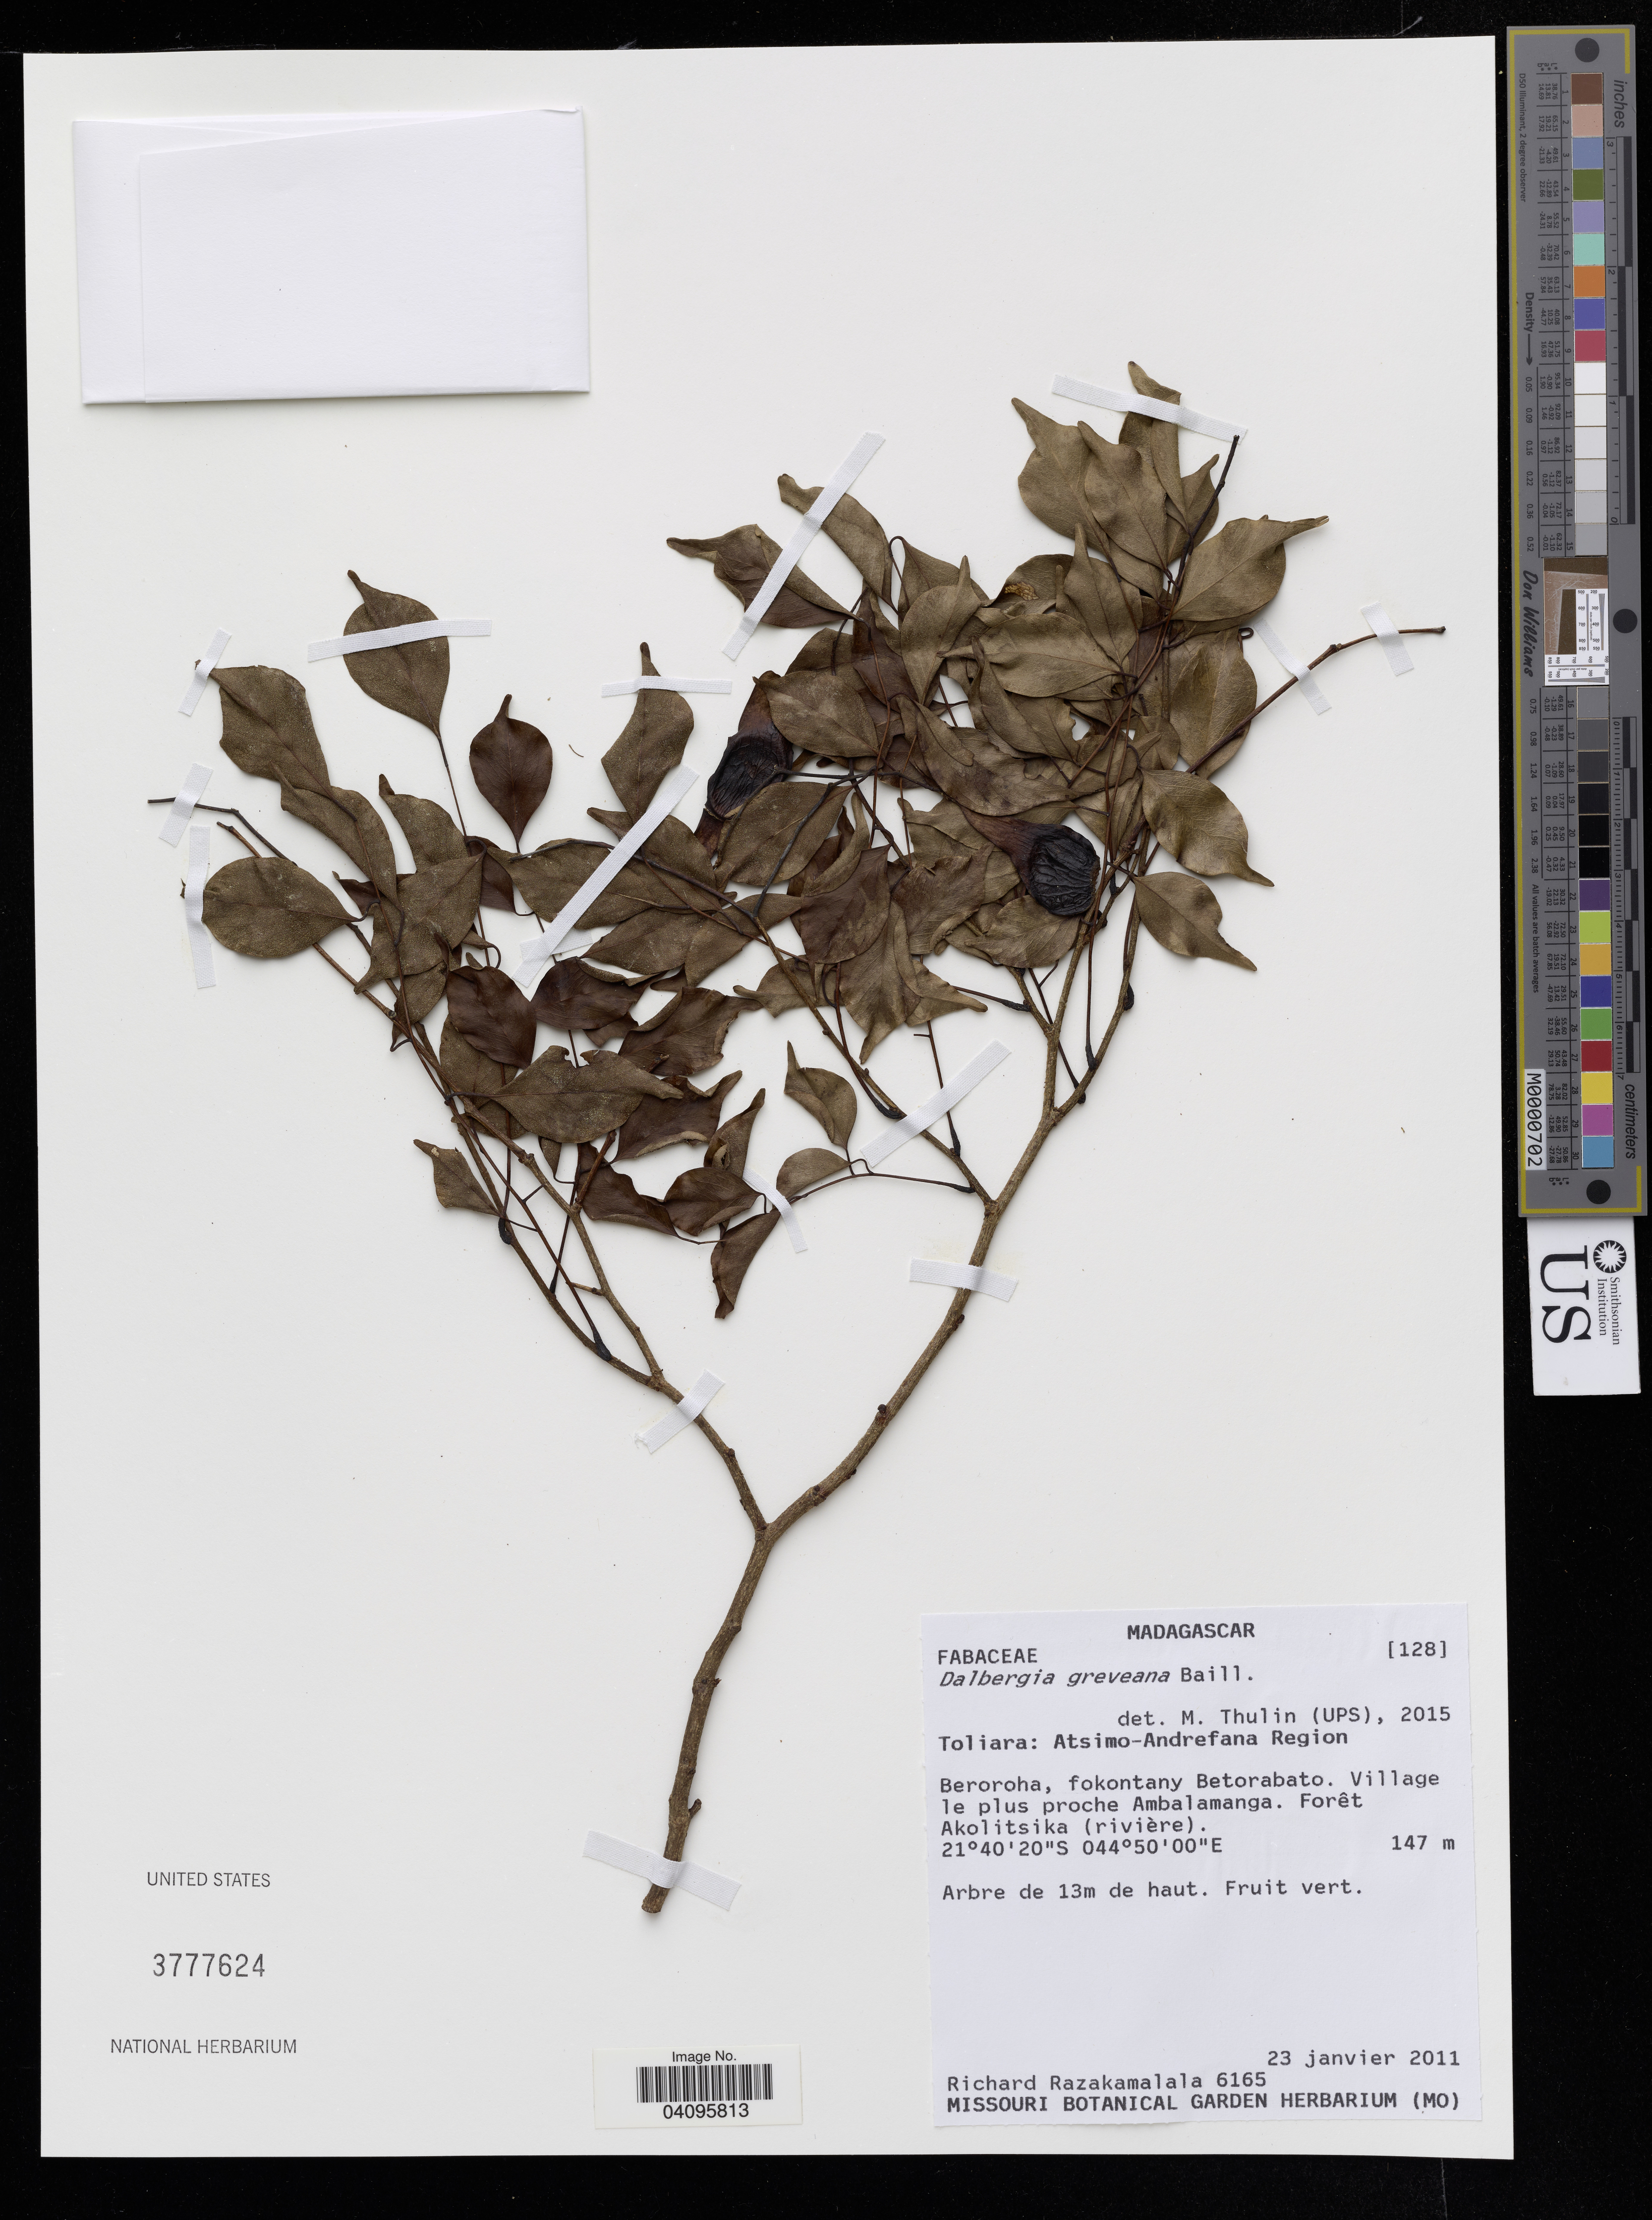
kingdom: Plantae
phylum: Tracheophyta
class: Magnoliopsida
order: Fabales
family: Fabaceae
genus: Dalbergia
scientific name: Dalbergia greveana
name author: Baill.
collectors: R. Razakamalala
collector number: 6165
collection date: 2011-01-23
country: Madagascar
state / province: Toliara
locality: Atsimo-Andrefana Region. Beroroha, fokontany Betorabato. Village le plus proche Ambalamanga. Forêt Akolitsika (rivière).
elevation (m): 147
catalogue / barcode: US 3777624